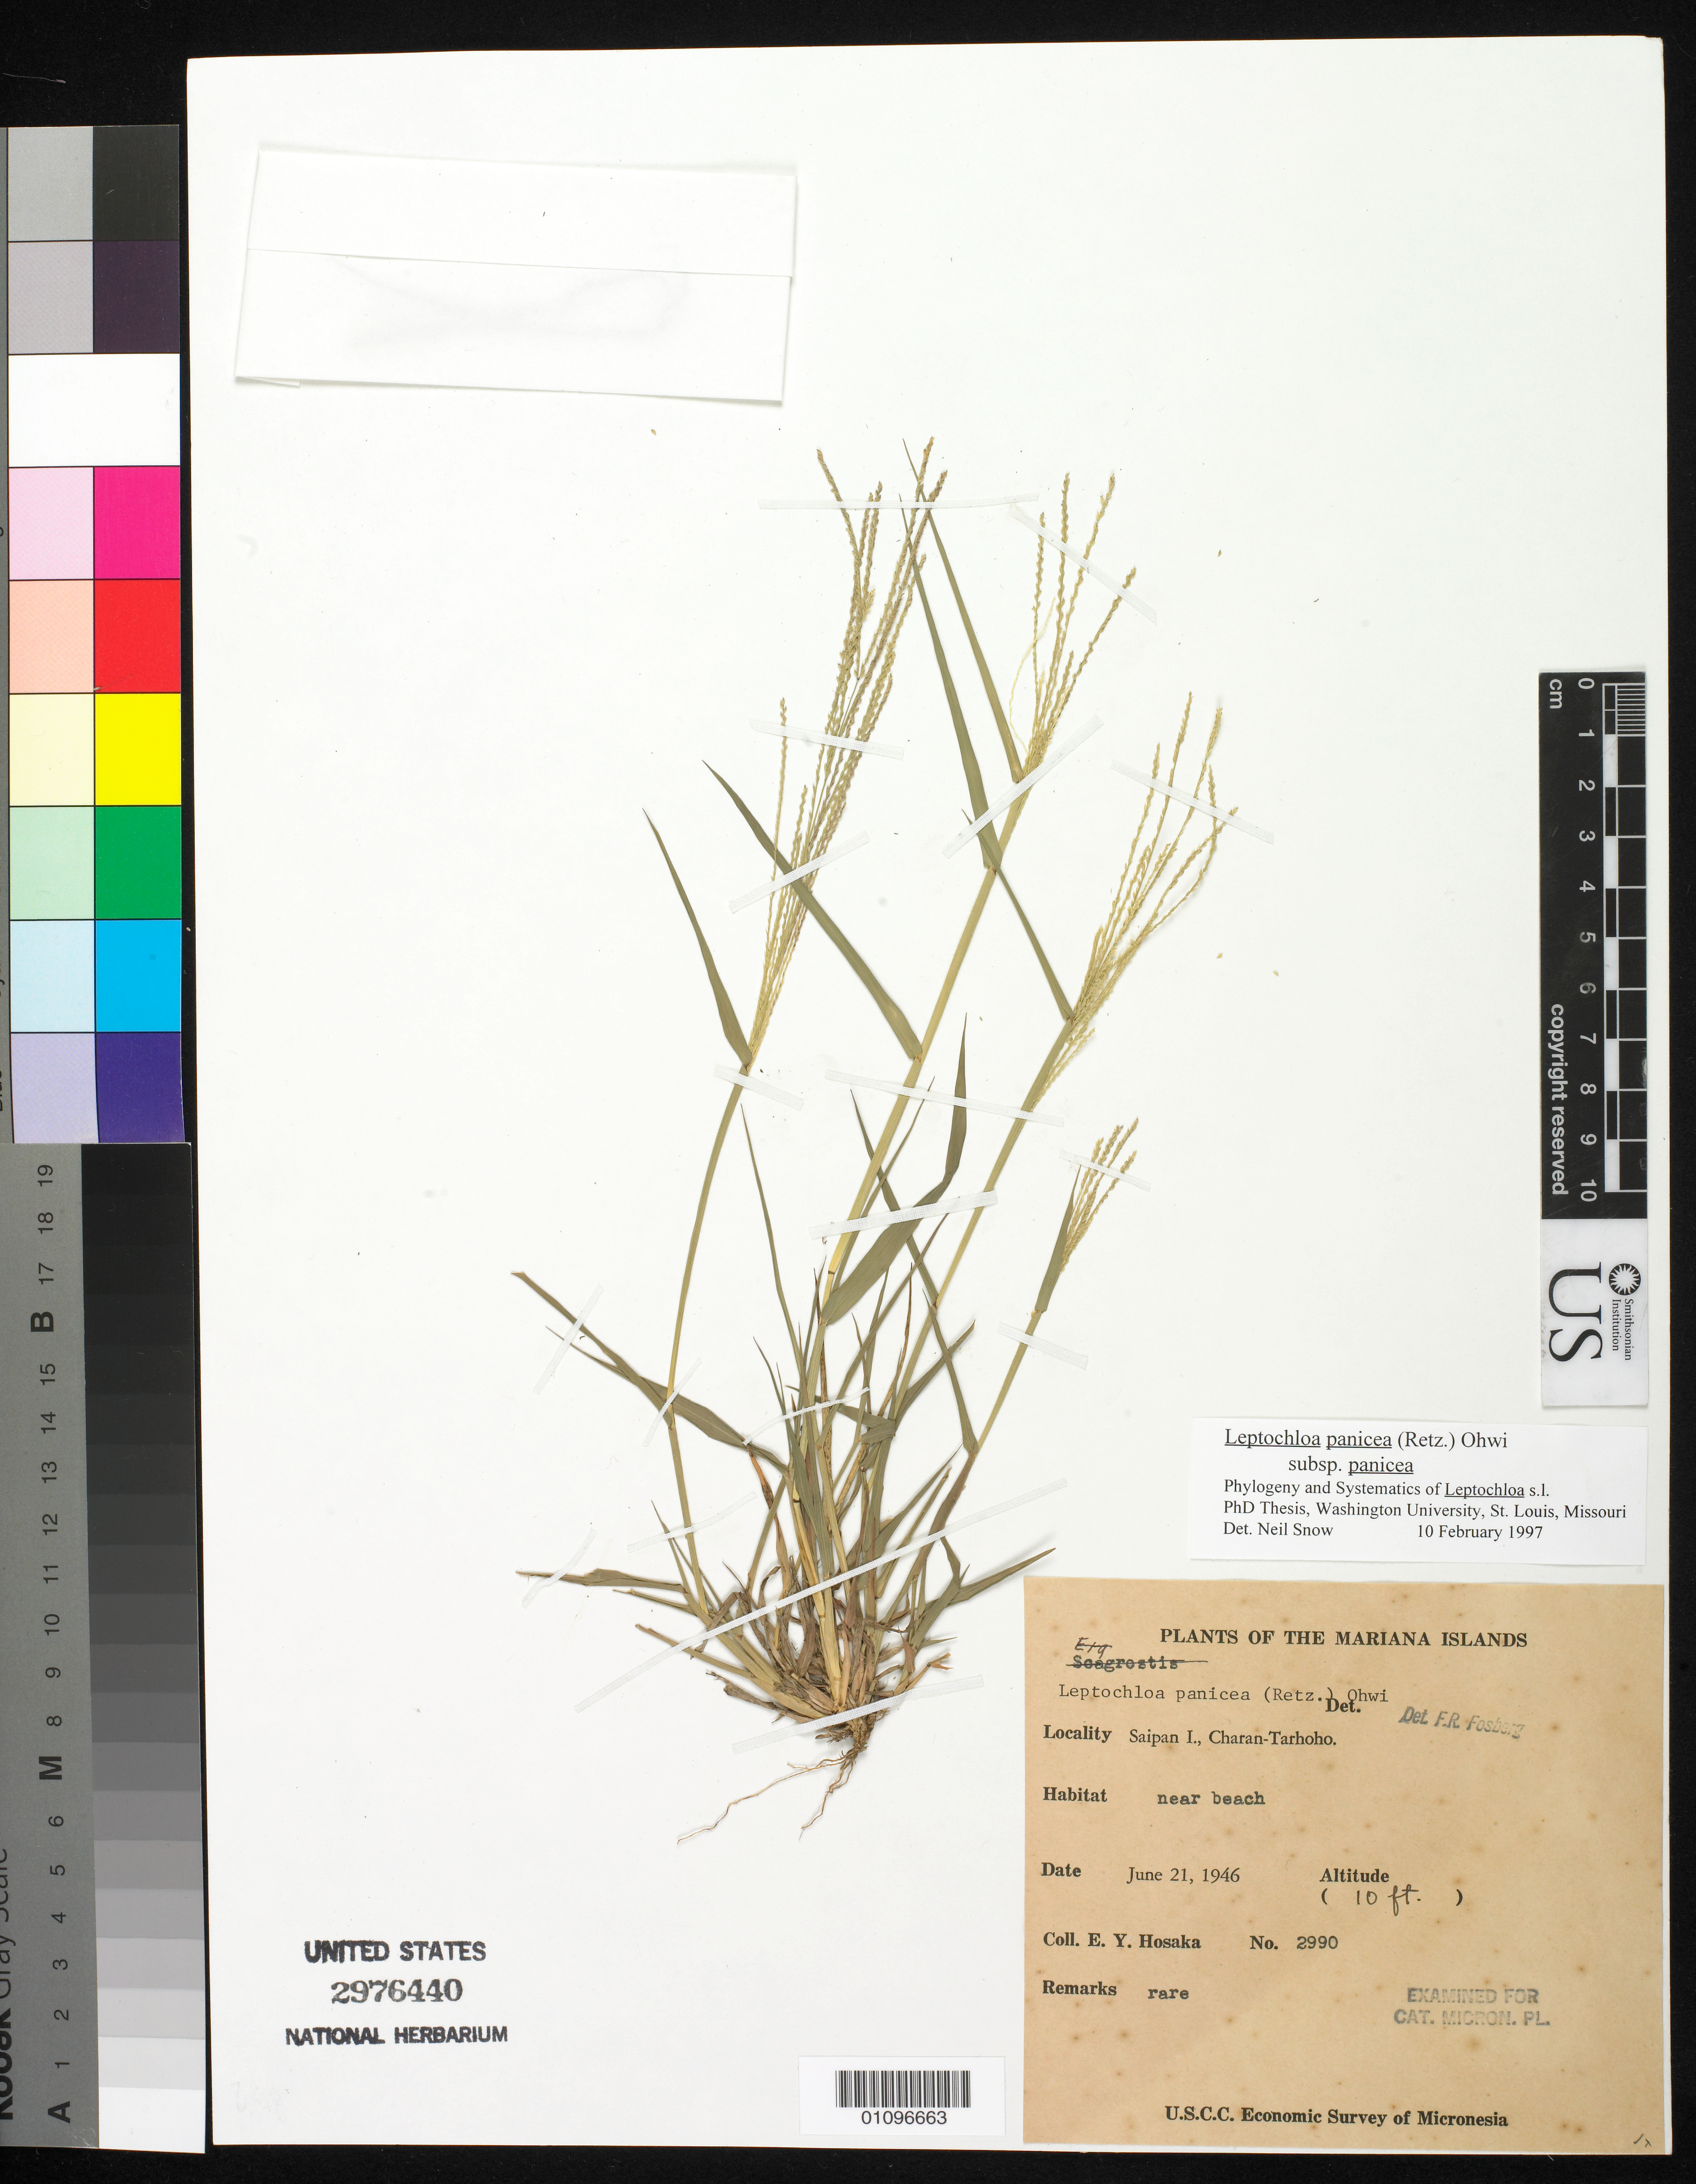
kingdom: Plantae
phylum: Tracheophyta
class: Liliopsida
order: Poales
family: Poaceae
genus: Leptochloa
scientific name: Leptochloa panicea subsp. panicea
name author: (Ohwi) Retz.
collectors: E. Y. Hosaka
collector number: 2990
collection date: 1946-06-21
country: Northern Mariana Islands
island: Saipan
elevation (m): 3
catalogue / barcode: US 2976440